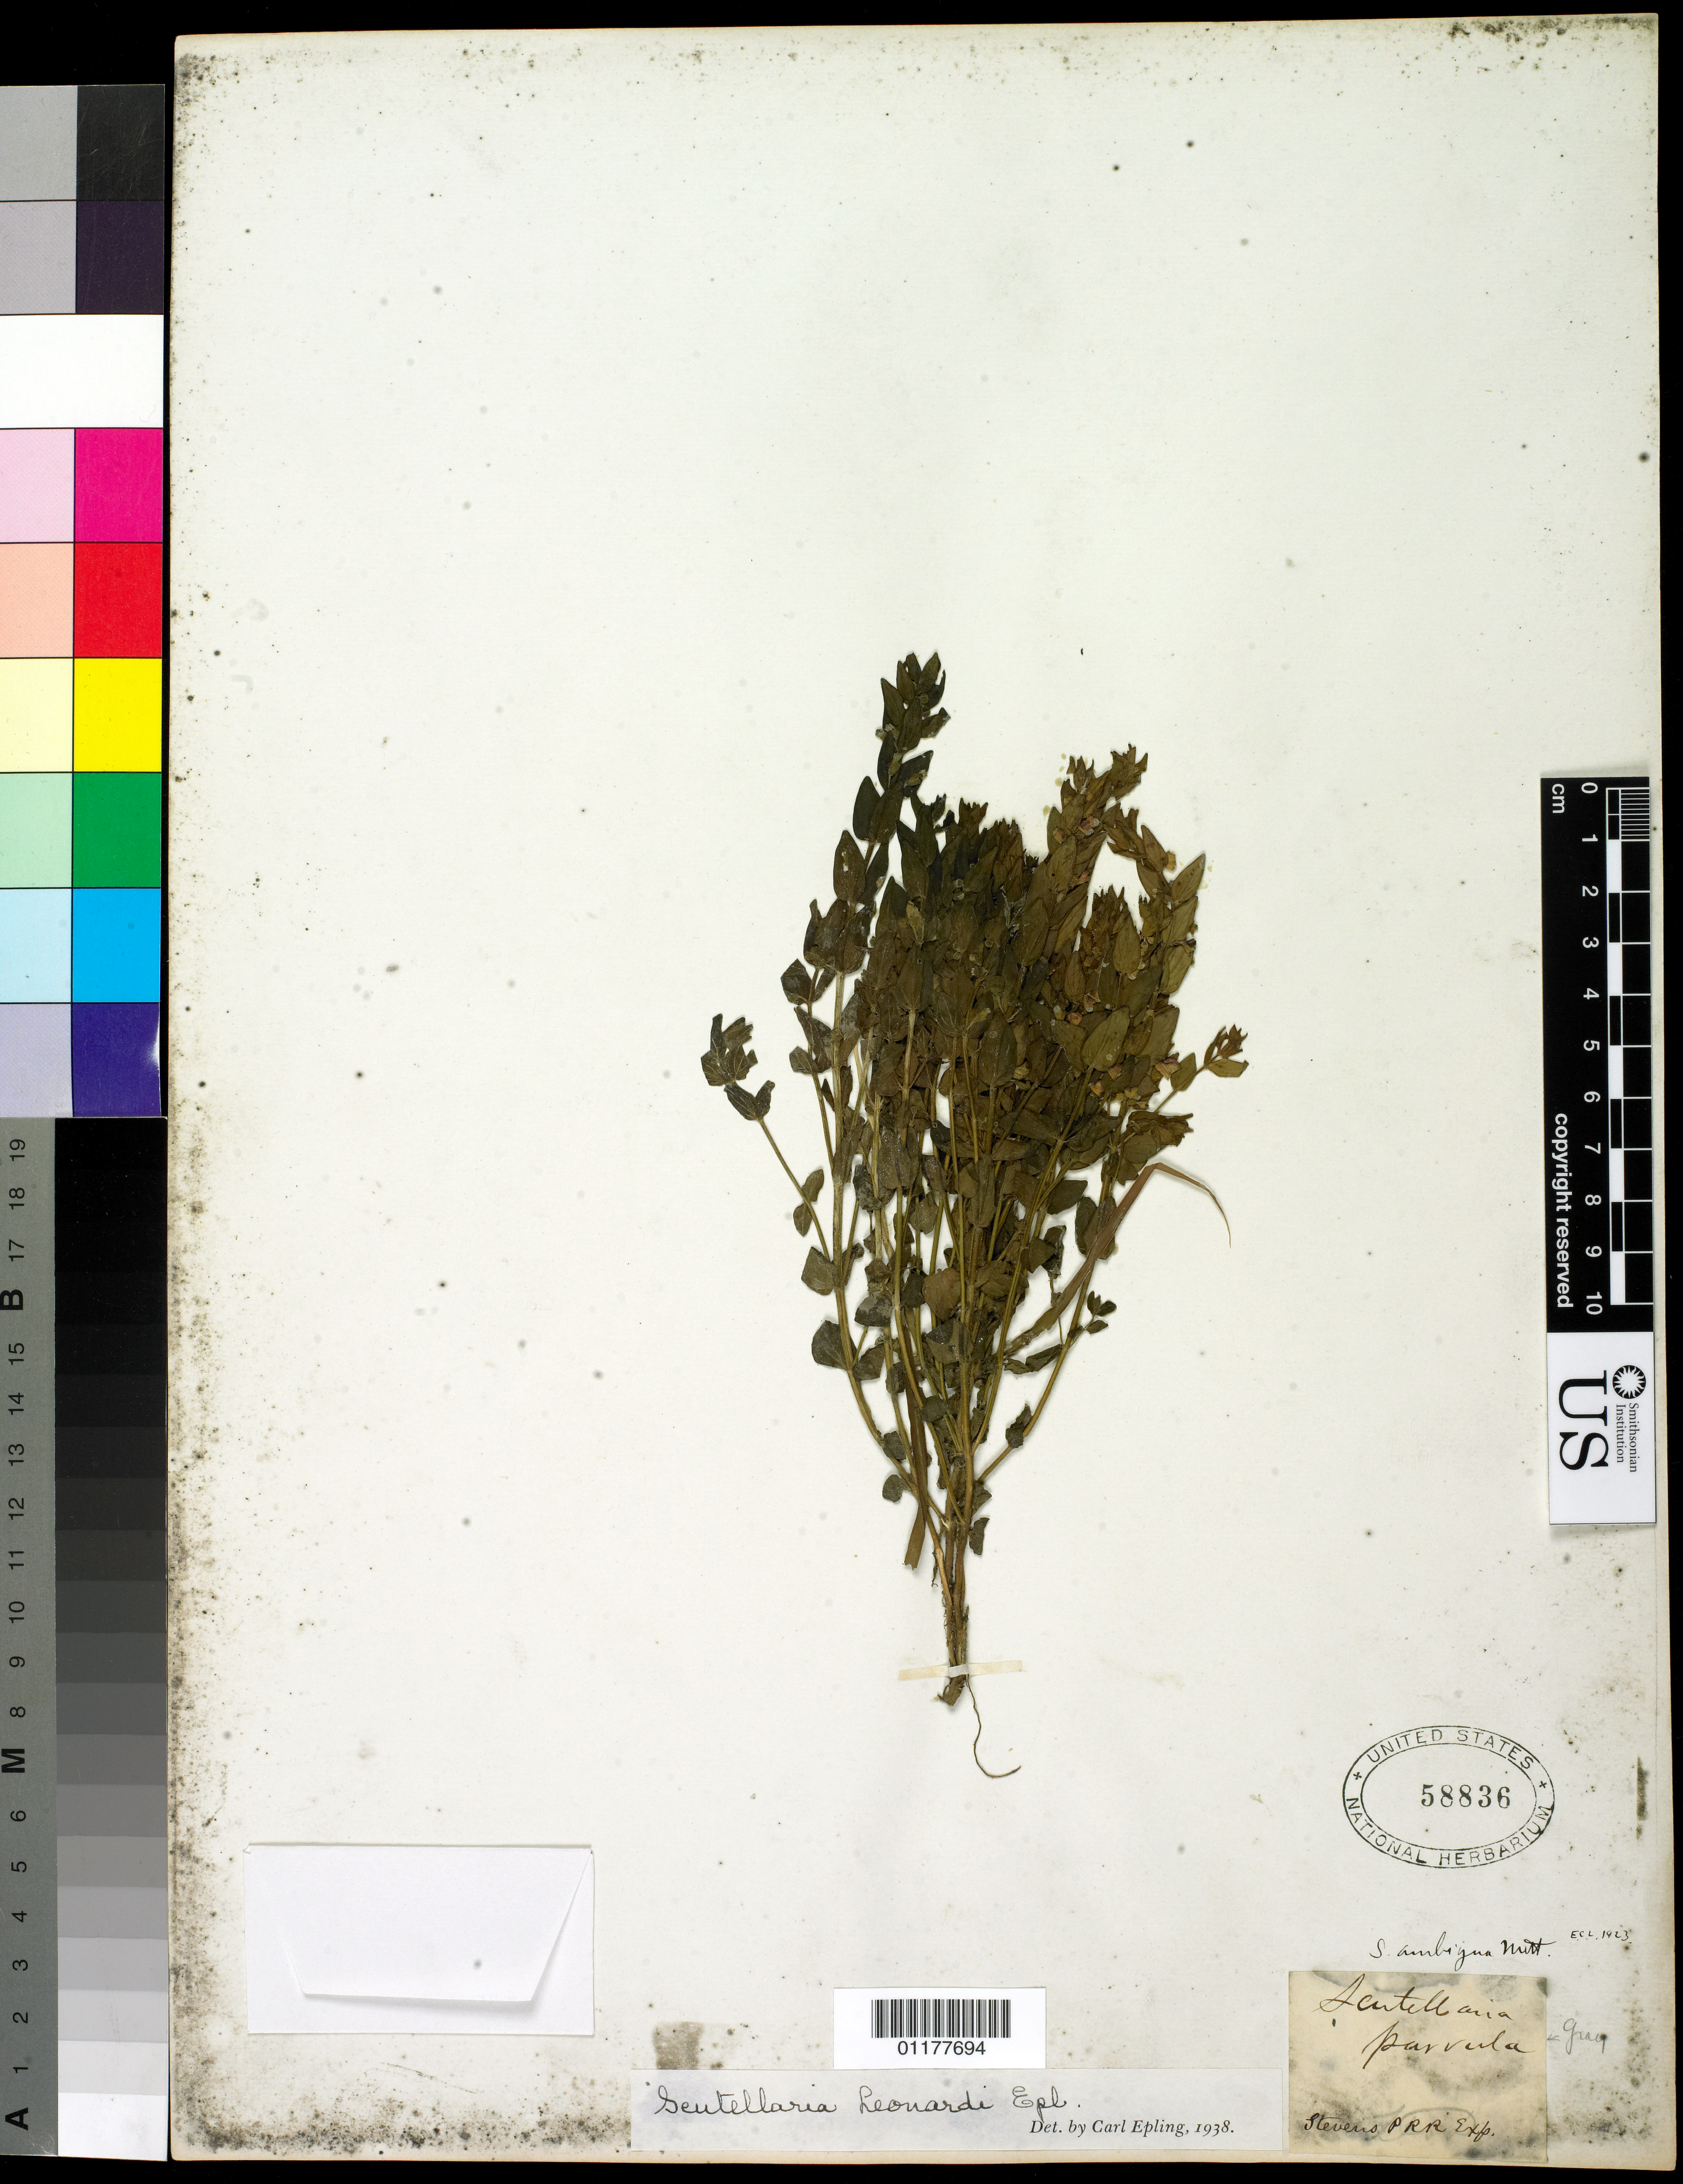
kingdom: Plantae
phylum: Tracheophyta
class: Magnoliopsida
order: Lamiales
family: Lamiaceae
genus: Scutellaria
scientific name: Scutellaria leonardii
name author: Epling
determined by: Epling, C. C.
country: United States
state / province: Arkansas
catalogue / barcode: US 58836